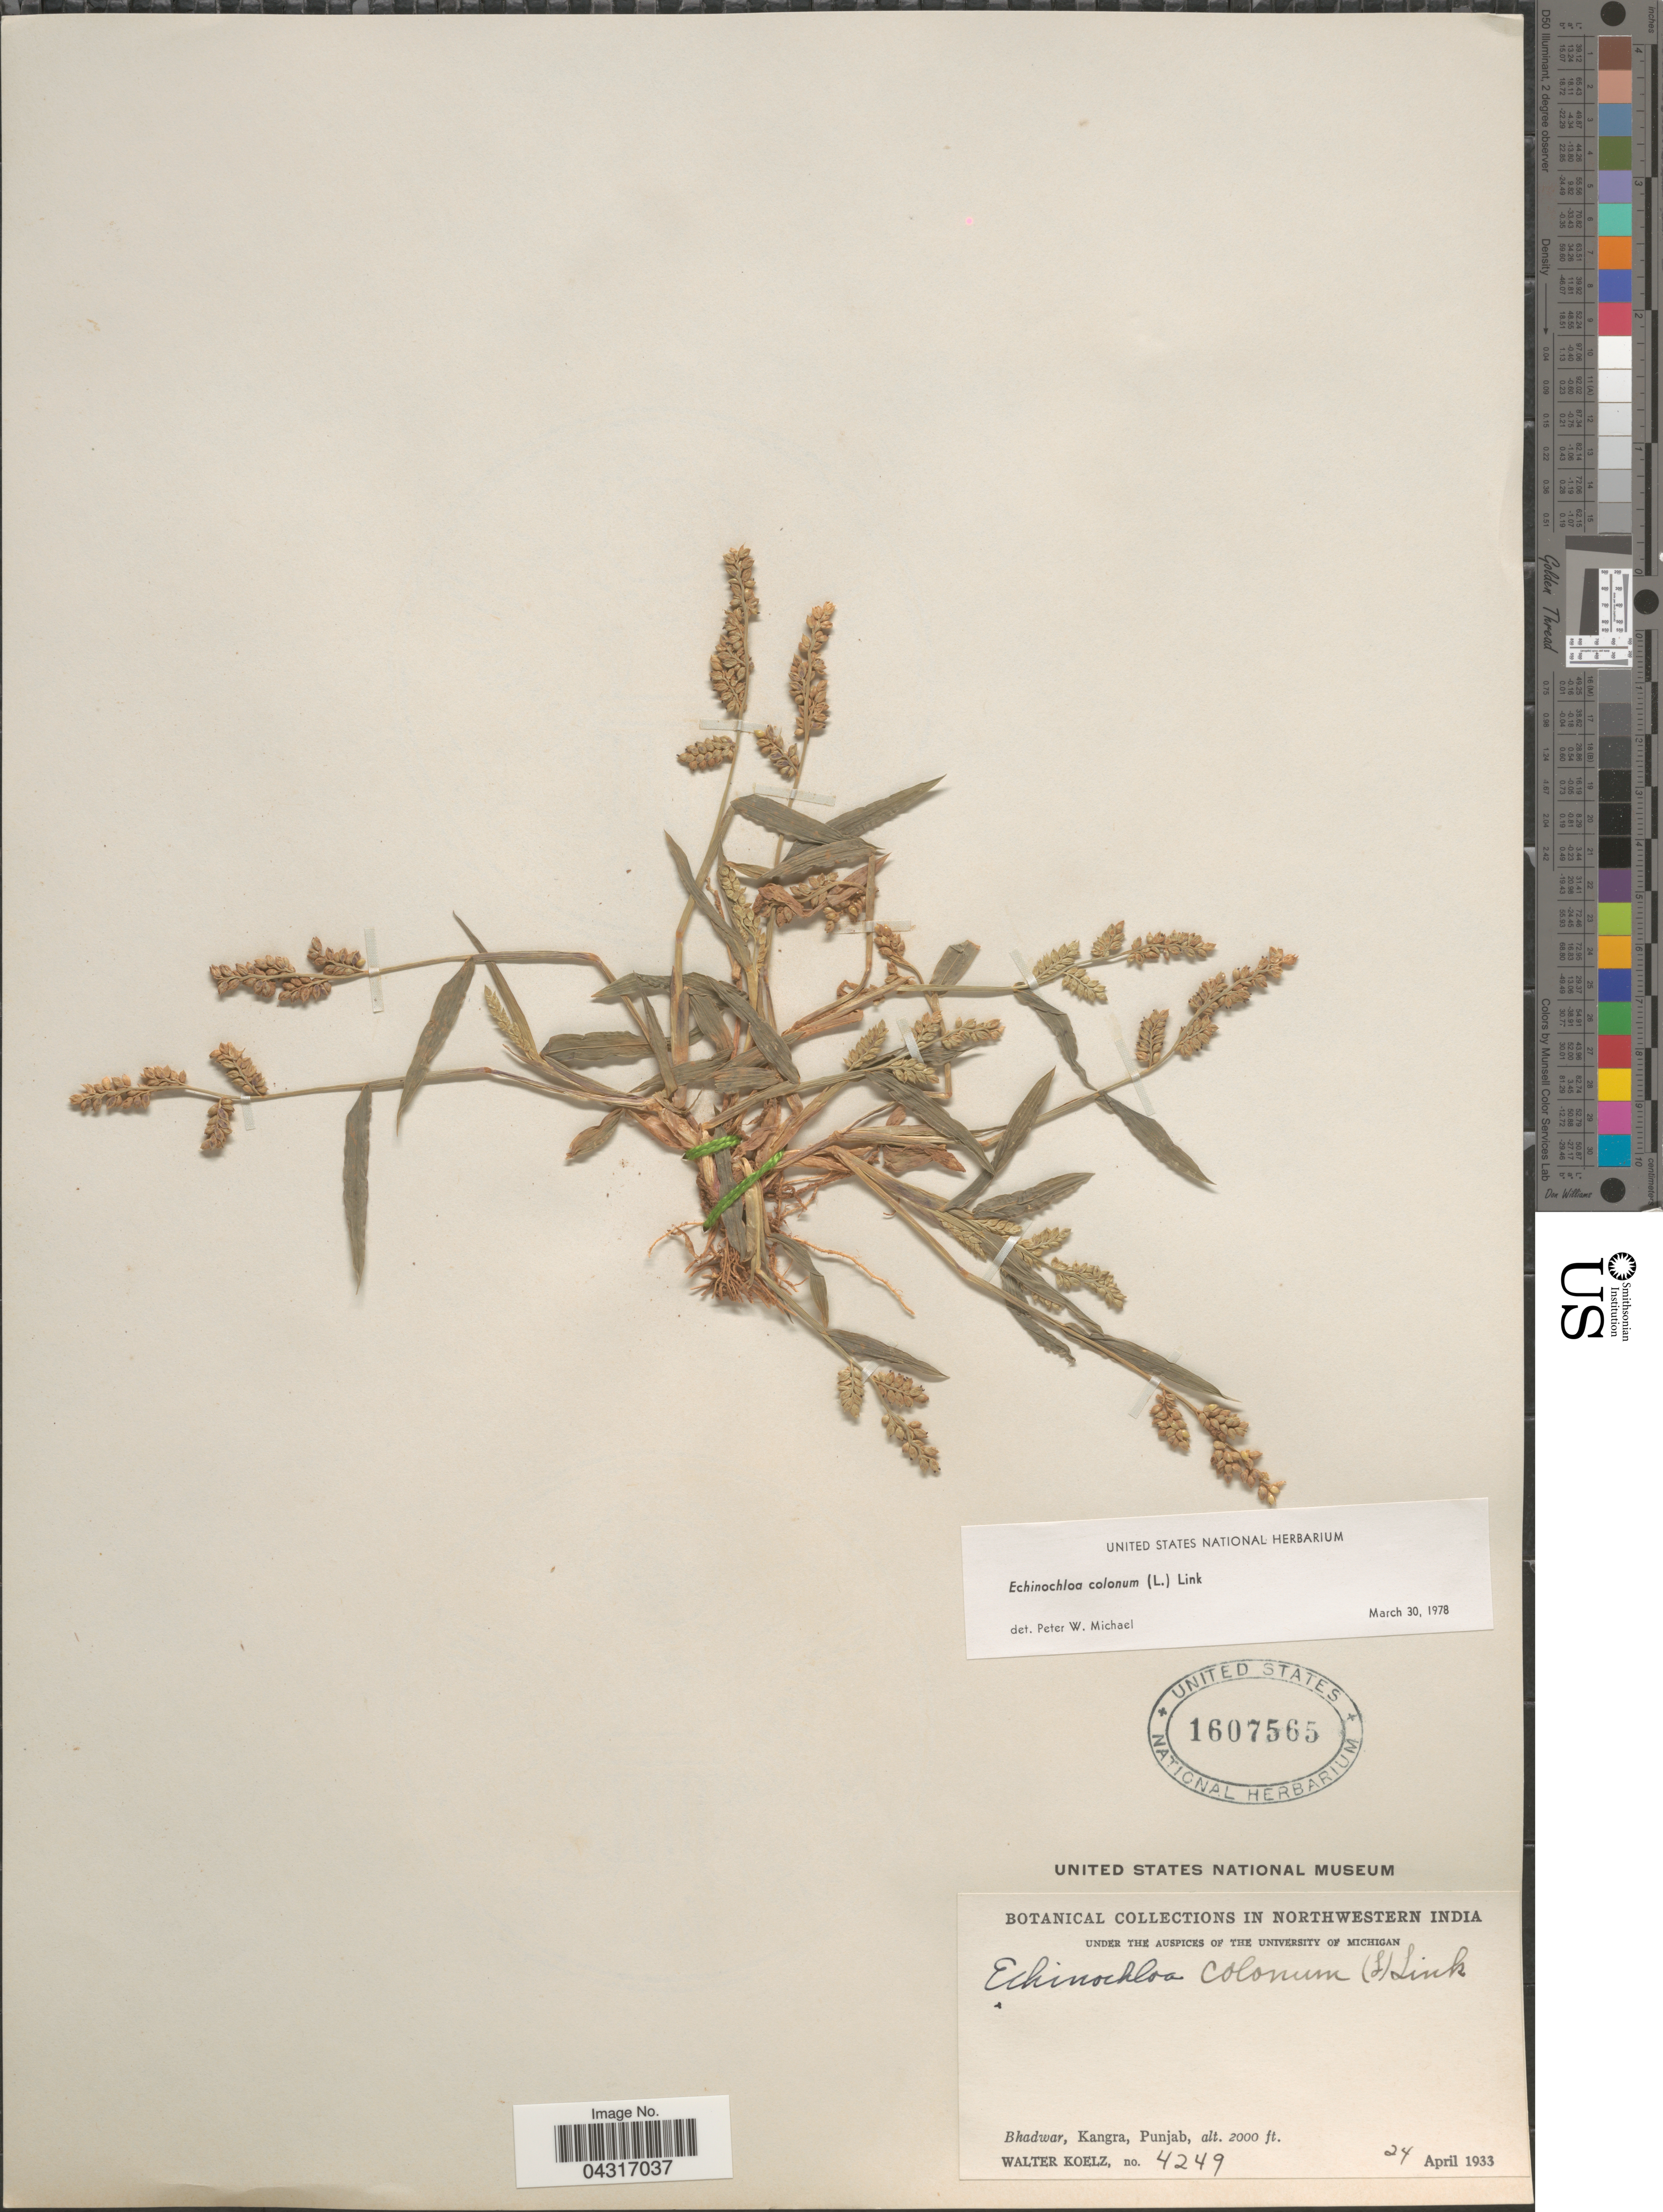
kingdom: Plantae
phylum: Tracheophyta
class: Liliopsida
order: Poales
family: Poaceae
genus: Echinochloa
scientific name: Echinochloa colona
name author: (L.) Link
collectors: W. N. Koelz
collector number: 4249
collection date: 1933-04-24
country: India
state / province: Punjab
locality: In northwestern India. Bhadwar, Kangra.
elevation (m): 610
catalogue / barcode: US 1607565